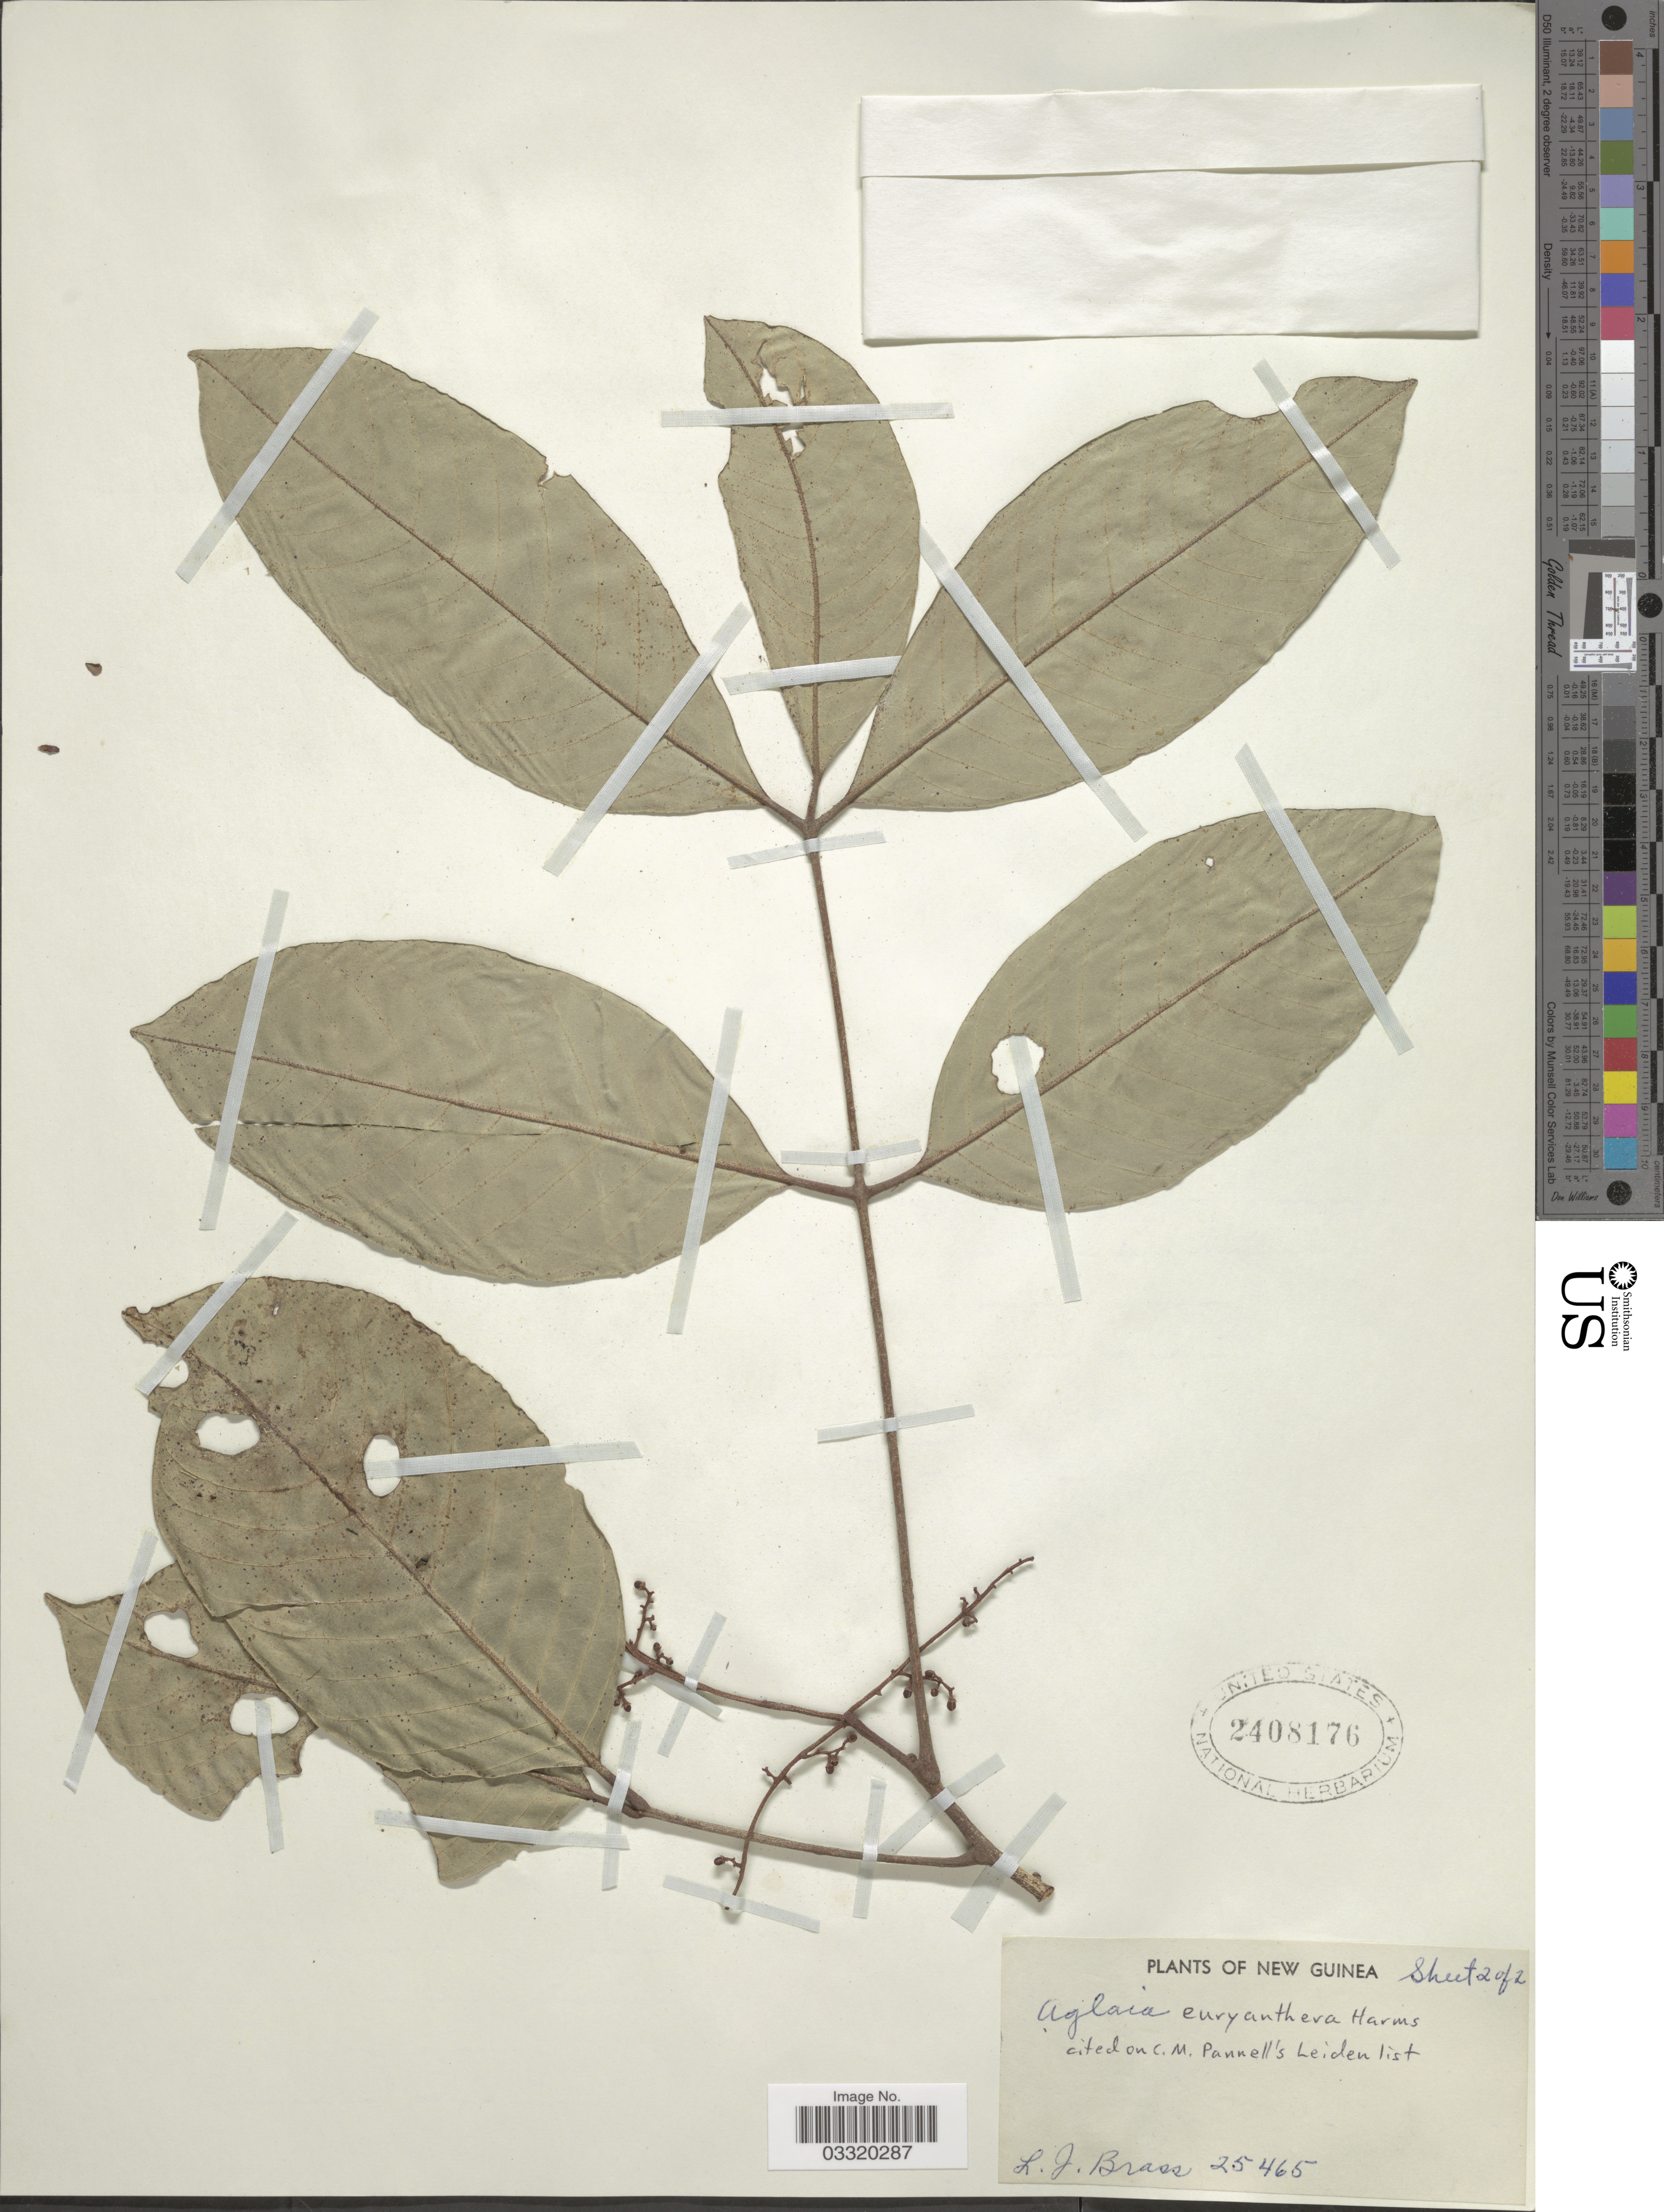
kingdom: Plantae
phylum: Tracheophyta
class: Magnoliopsida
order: Sapindales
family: Meliaceae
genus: Aglaia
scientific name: Aglaia euryanthera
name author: Harms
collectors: L. J. Brass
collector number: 25465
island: New Guinea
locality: New Guinea.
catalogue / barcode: US 2408176